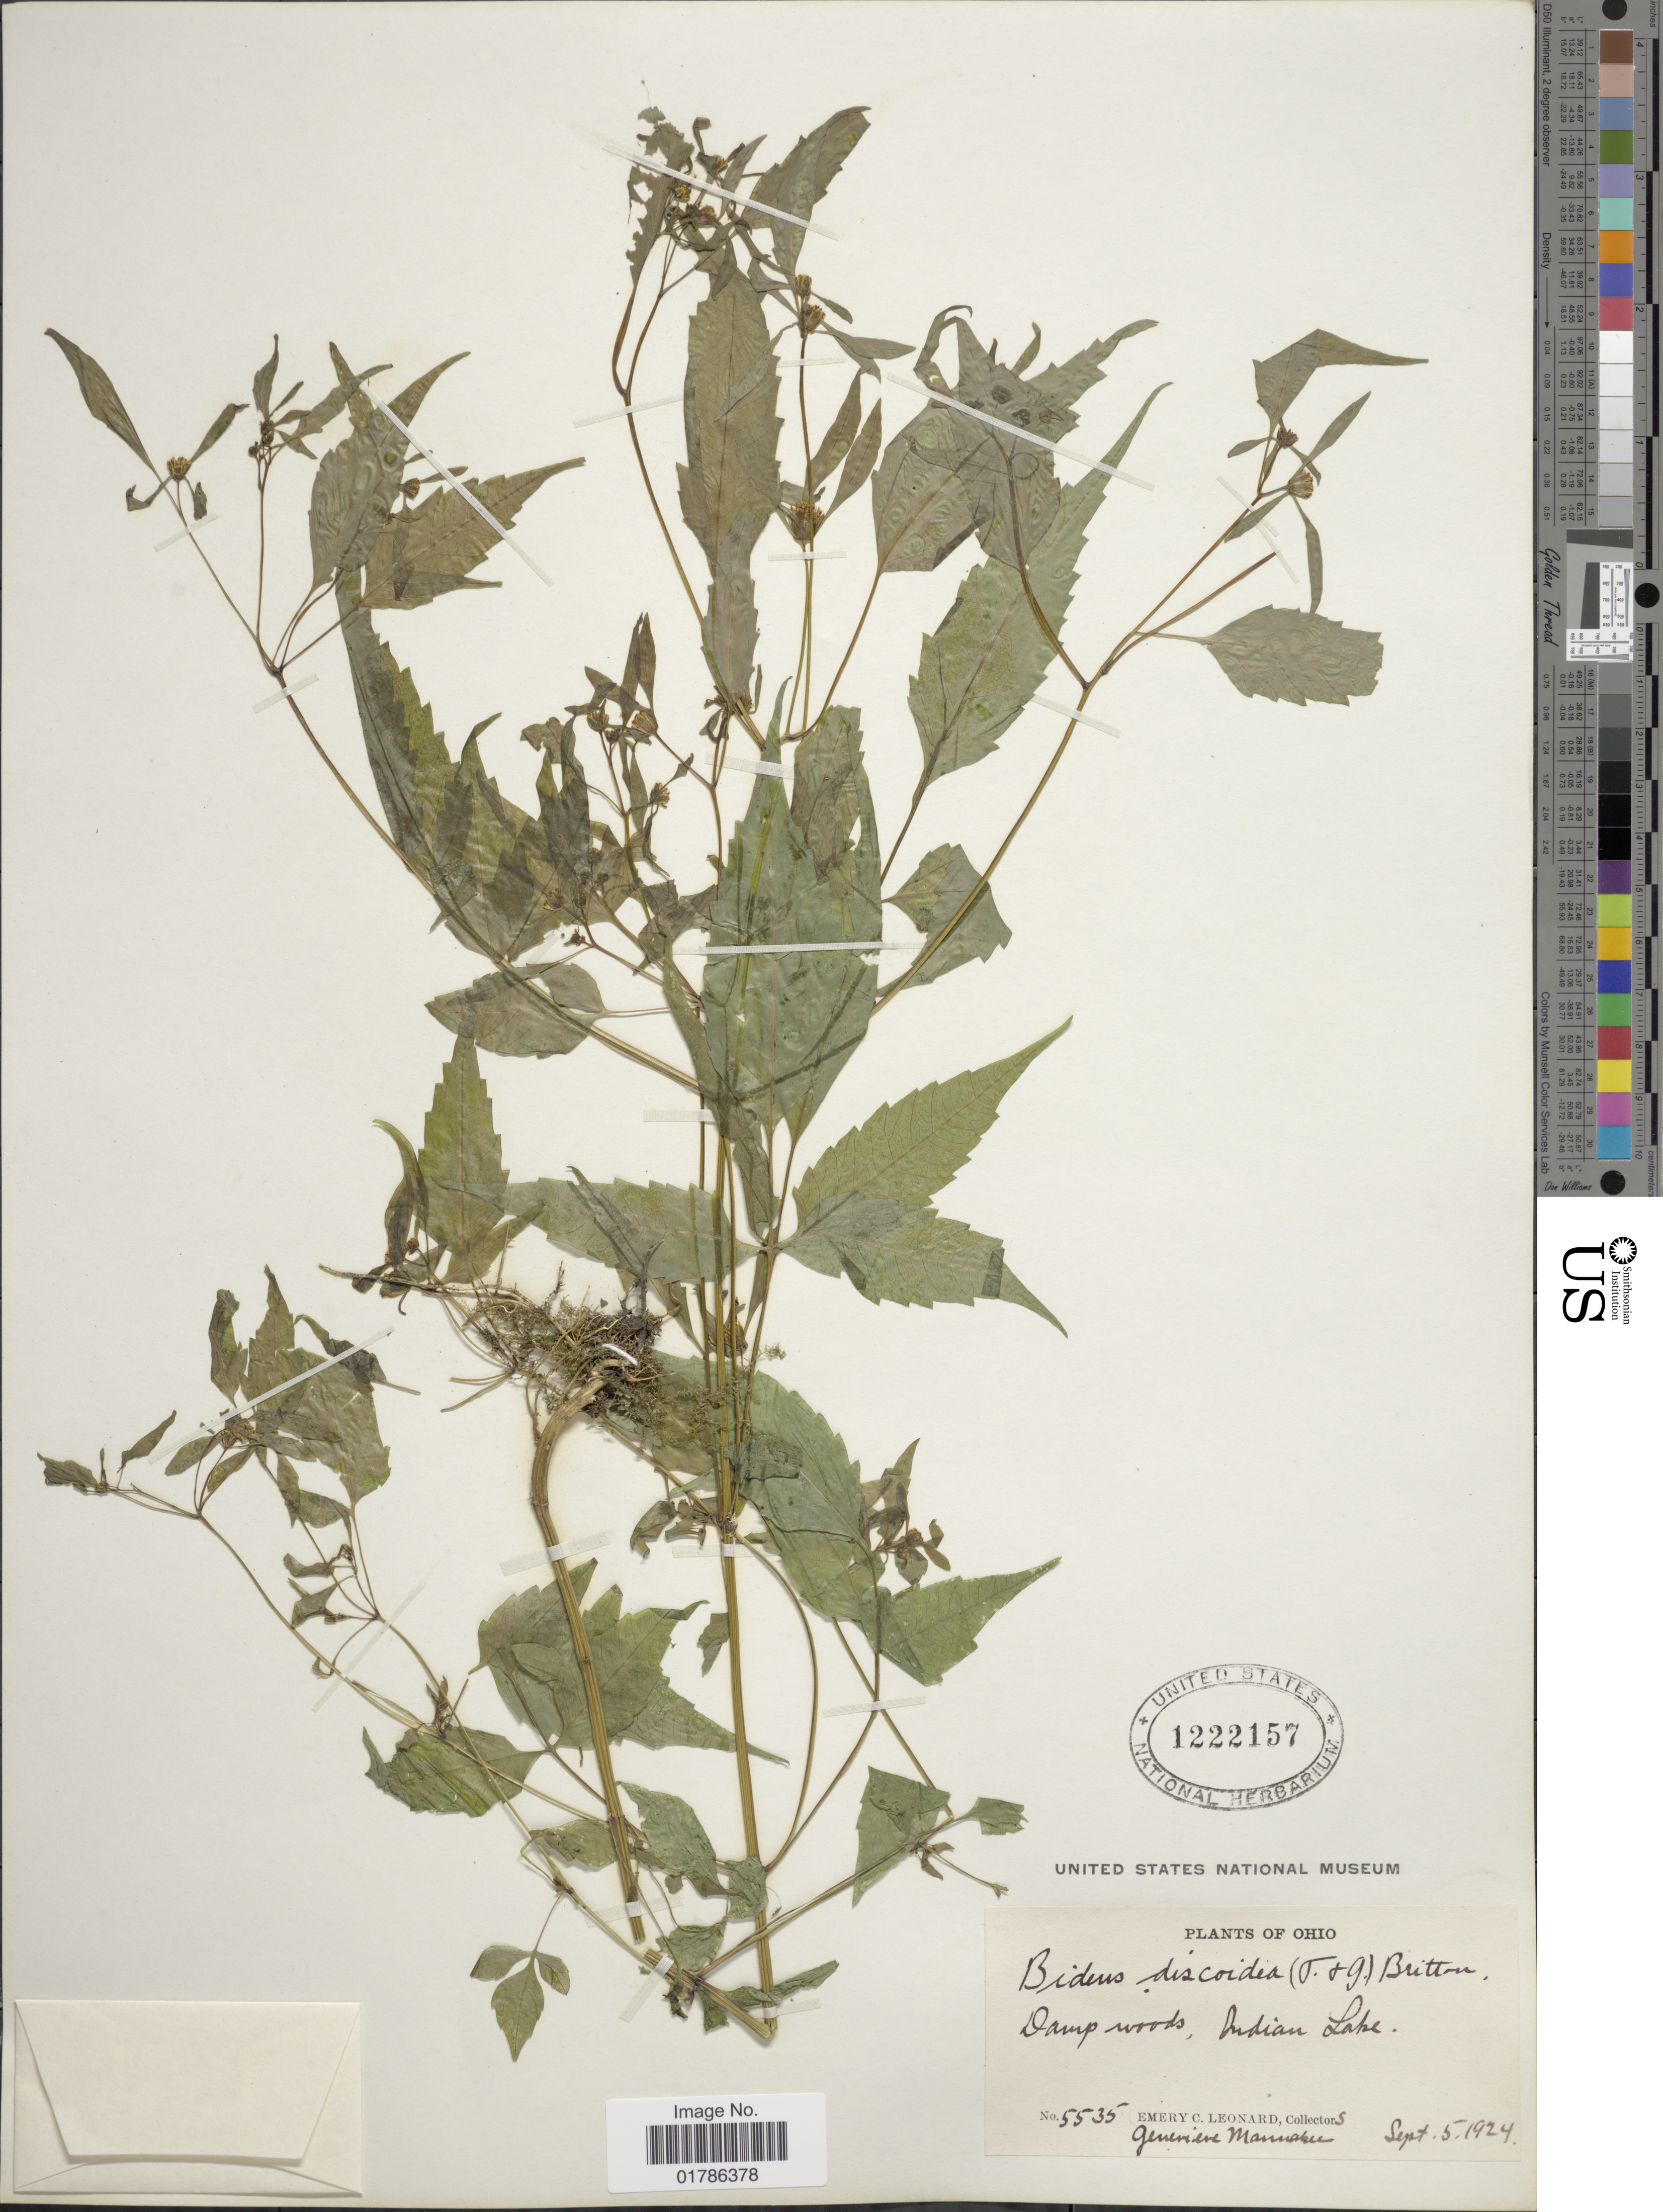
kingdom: Plantae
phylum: Tracheophyta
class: Magnoliopsida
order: Asterales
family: Asteraceae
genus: Bidens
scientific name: Bidens discoidea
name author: (Torr. & A. Gray) Britton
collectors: E. C. Leonard & G. Mannakee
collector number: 5535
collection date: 1924-09-05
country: United States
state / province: Ohio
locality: Indian Lake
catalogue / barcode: US 1222157